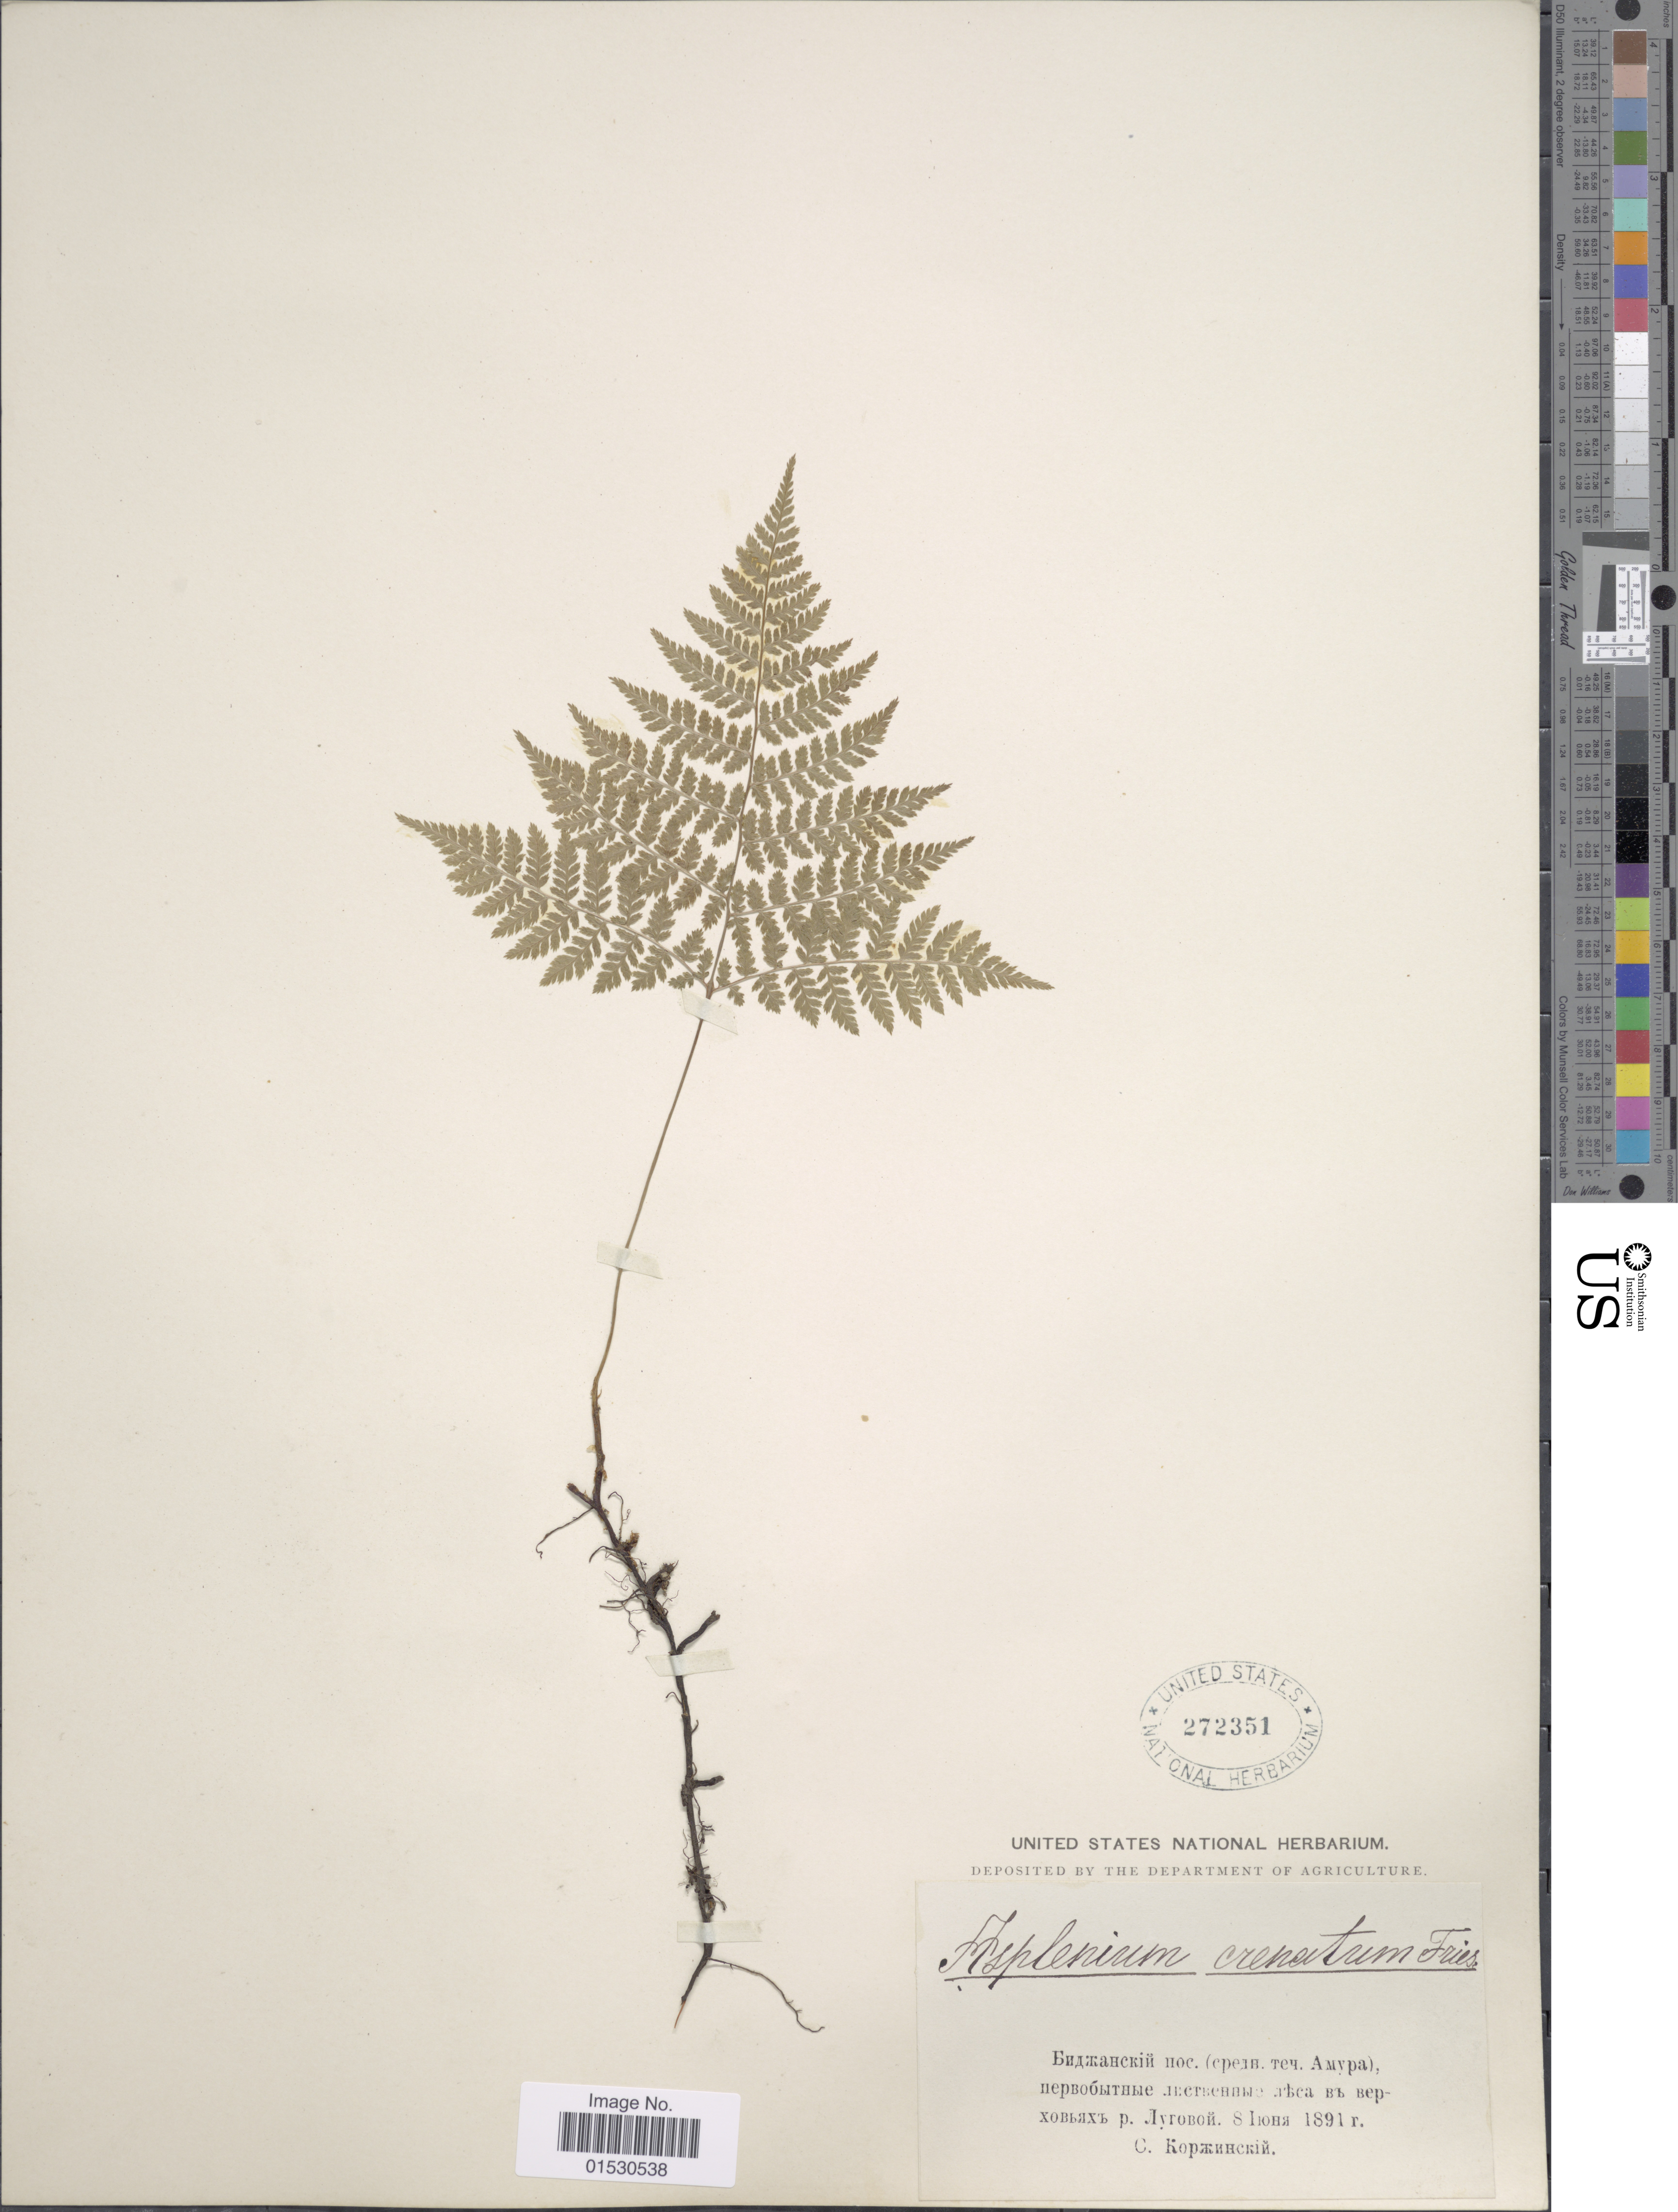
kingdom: Plantae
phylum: Tracheophyta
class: Polypodiopsida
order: Polypodiales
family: Athyriaceae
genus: Athyrium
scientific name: Athyrium crenatum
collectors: S. Korzhinsky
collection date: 1891-06-08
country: Russian Federation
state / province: Jewish Autonomous O.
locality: Village Bidzhanskiy, Amur river.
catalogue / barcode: US 272351